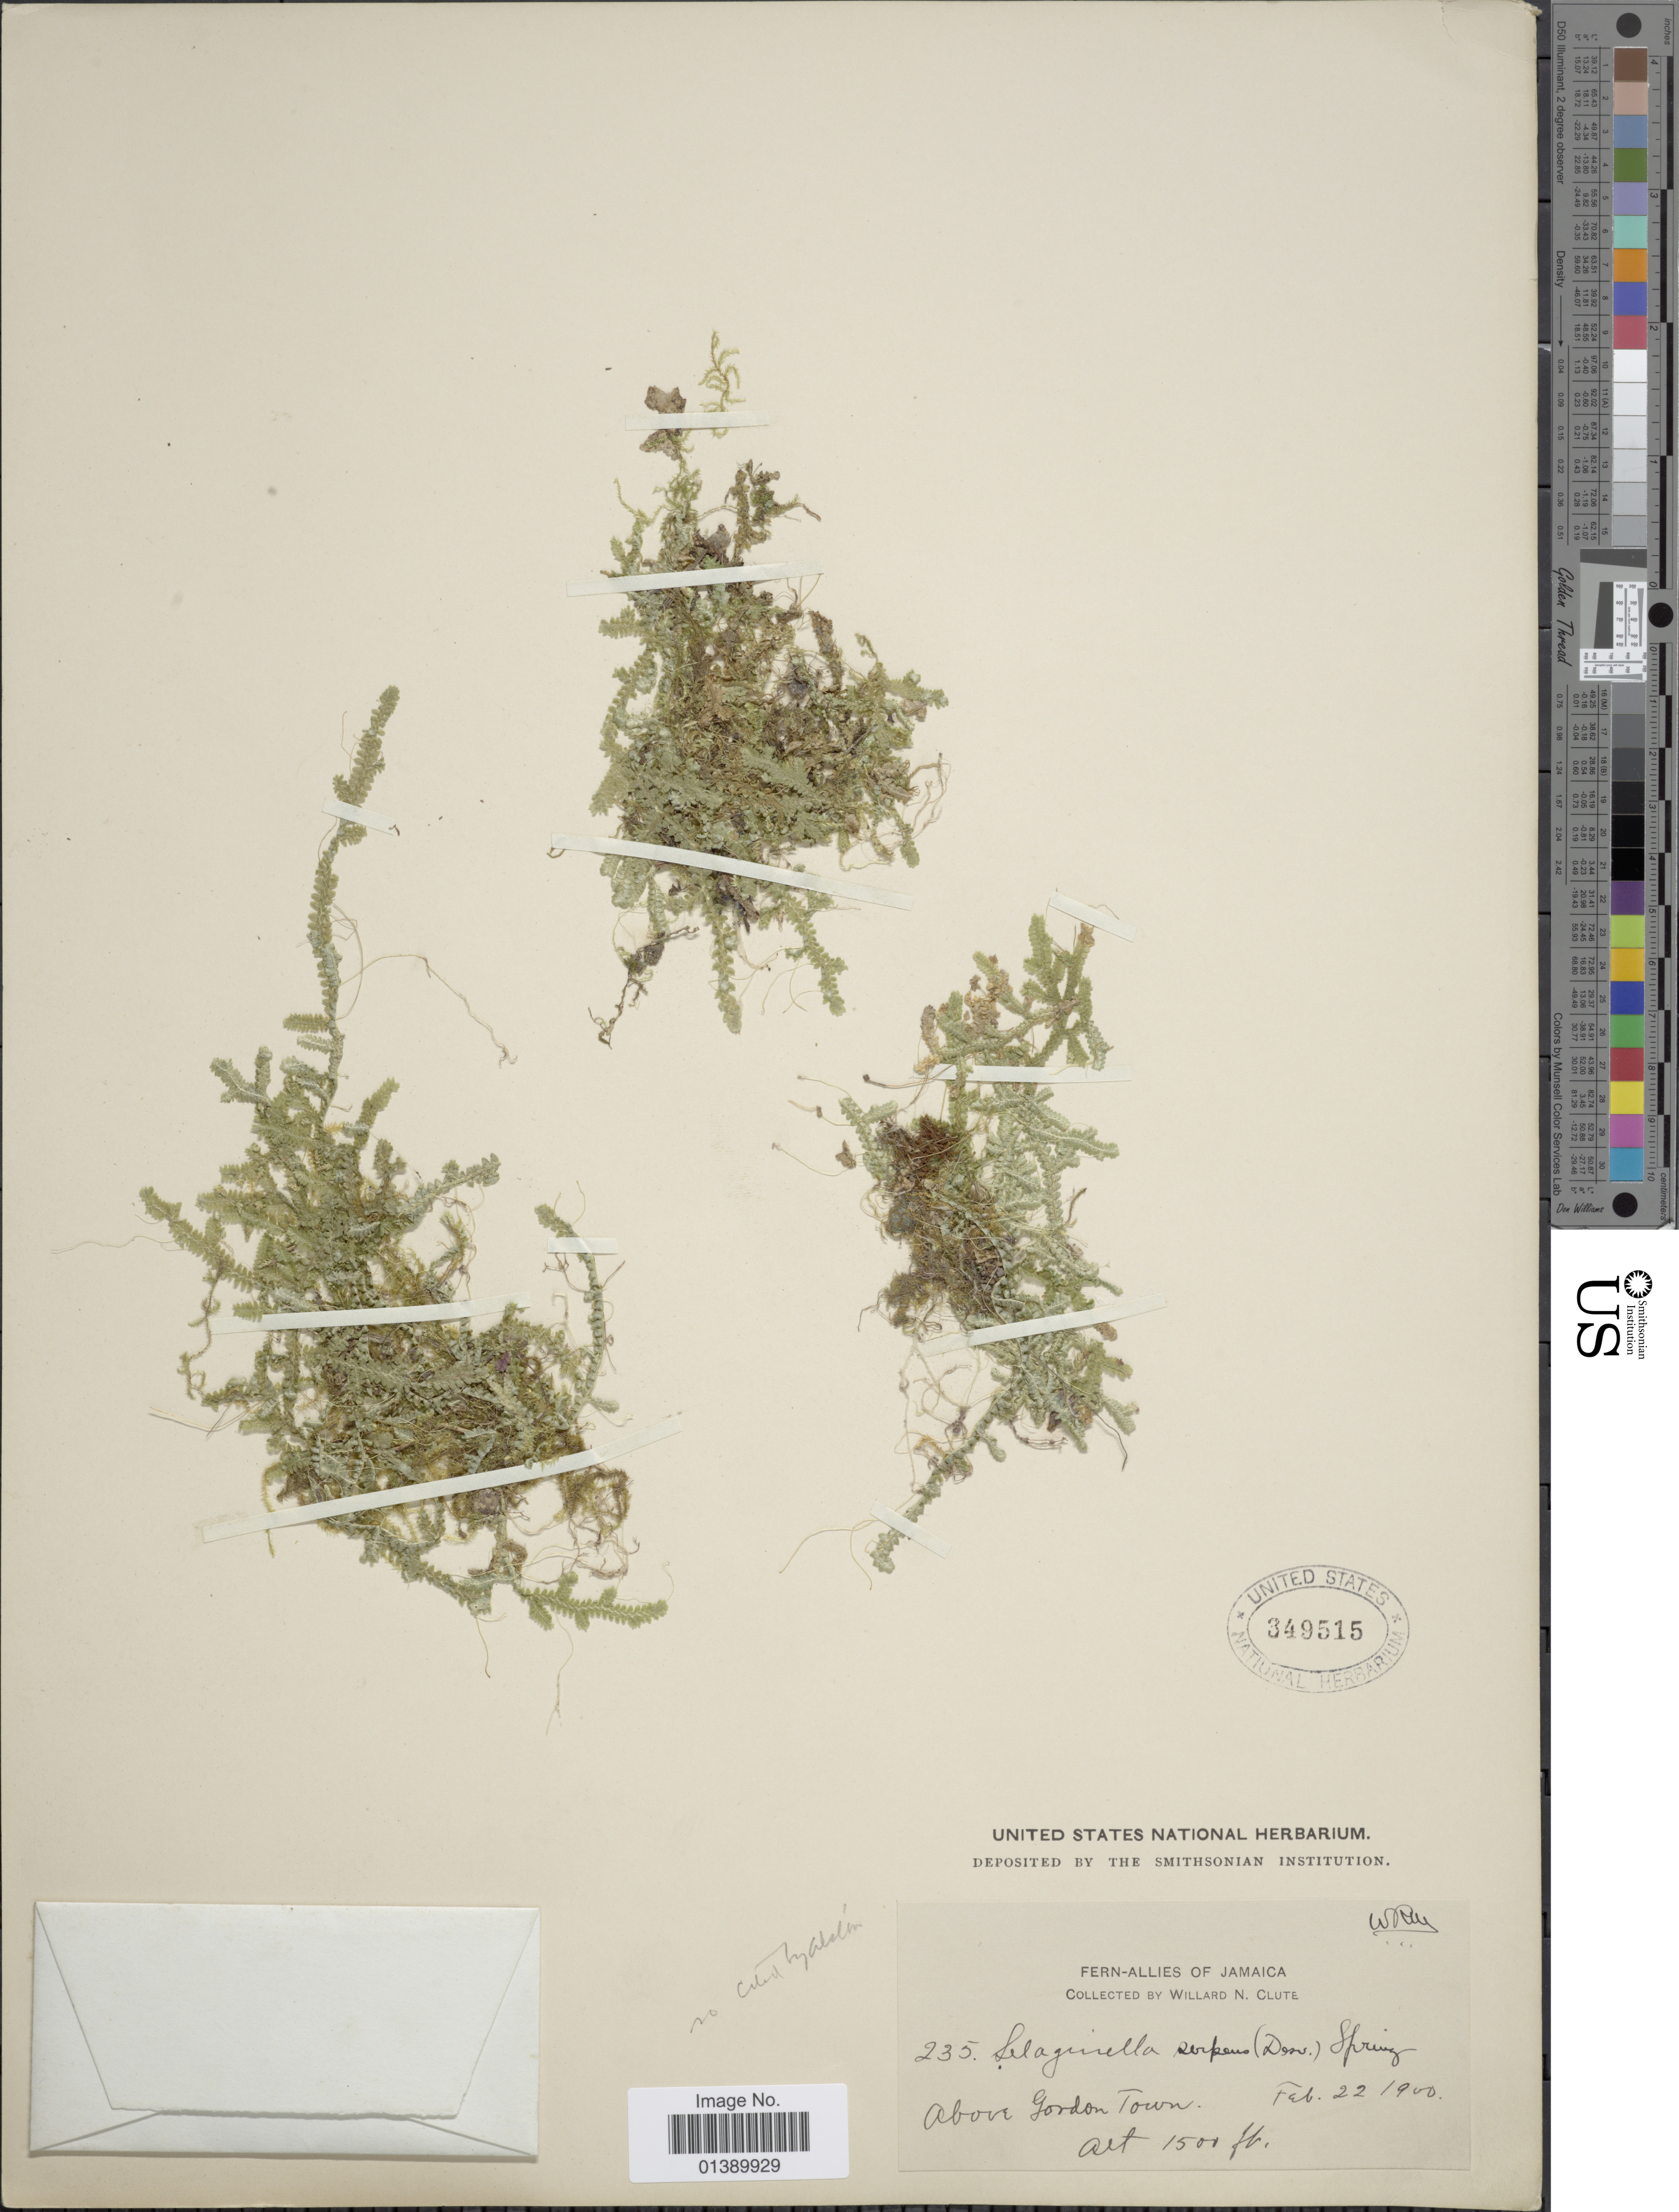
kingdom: Plantae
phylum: Tracheophyta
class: Lycopodiopsida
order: Selaginellales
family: Selaginellaceae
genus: Selaginella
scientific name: Selaginella serpens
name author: (Desv. ex Poir.) Spring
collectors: W. N. Clute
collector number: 235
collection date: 1900-02-22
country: Jamaica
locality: Above Gordon Town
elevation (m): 457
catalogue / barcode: US 349515